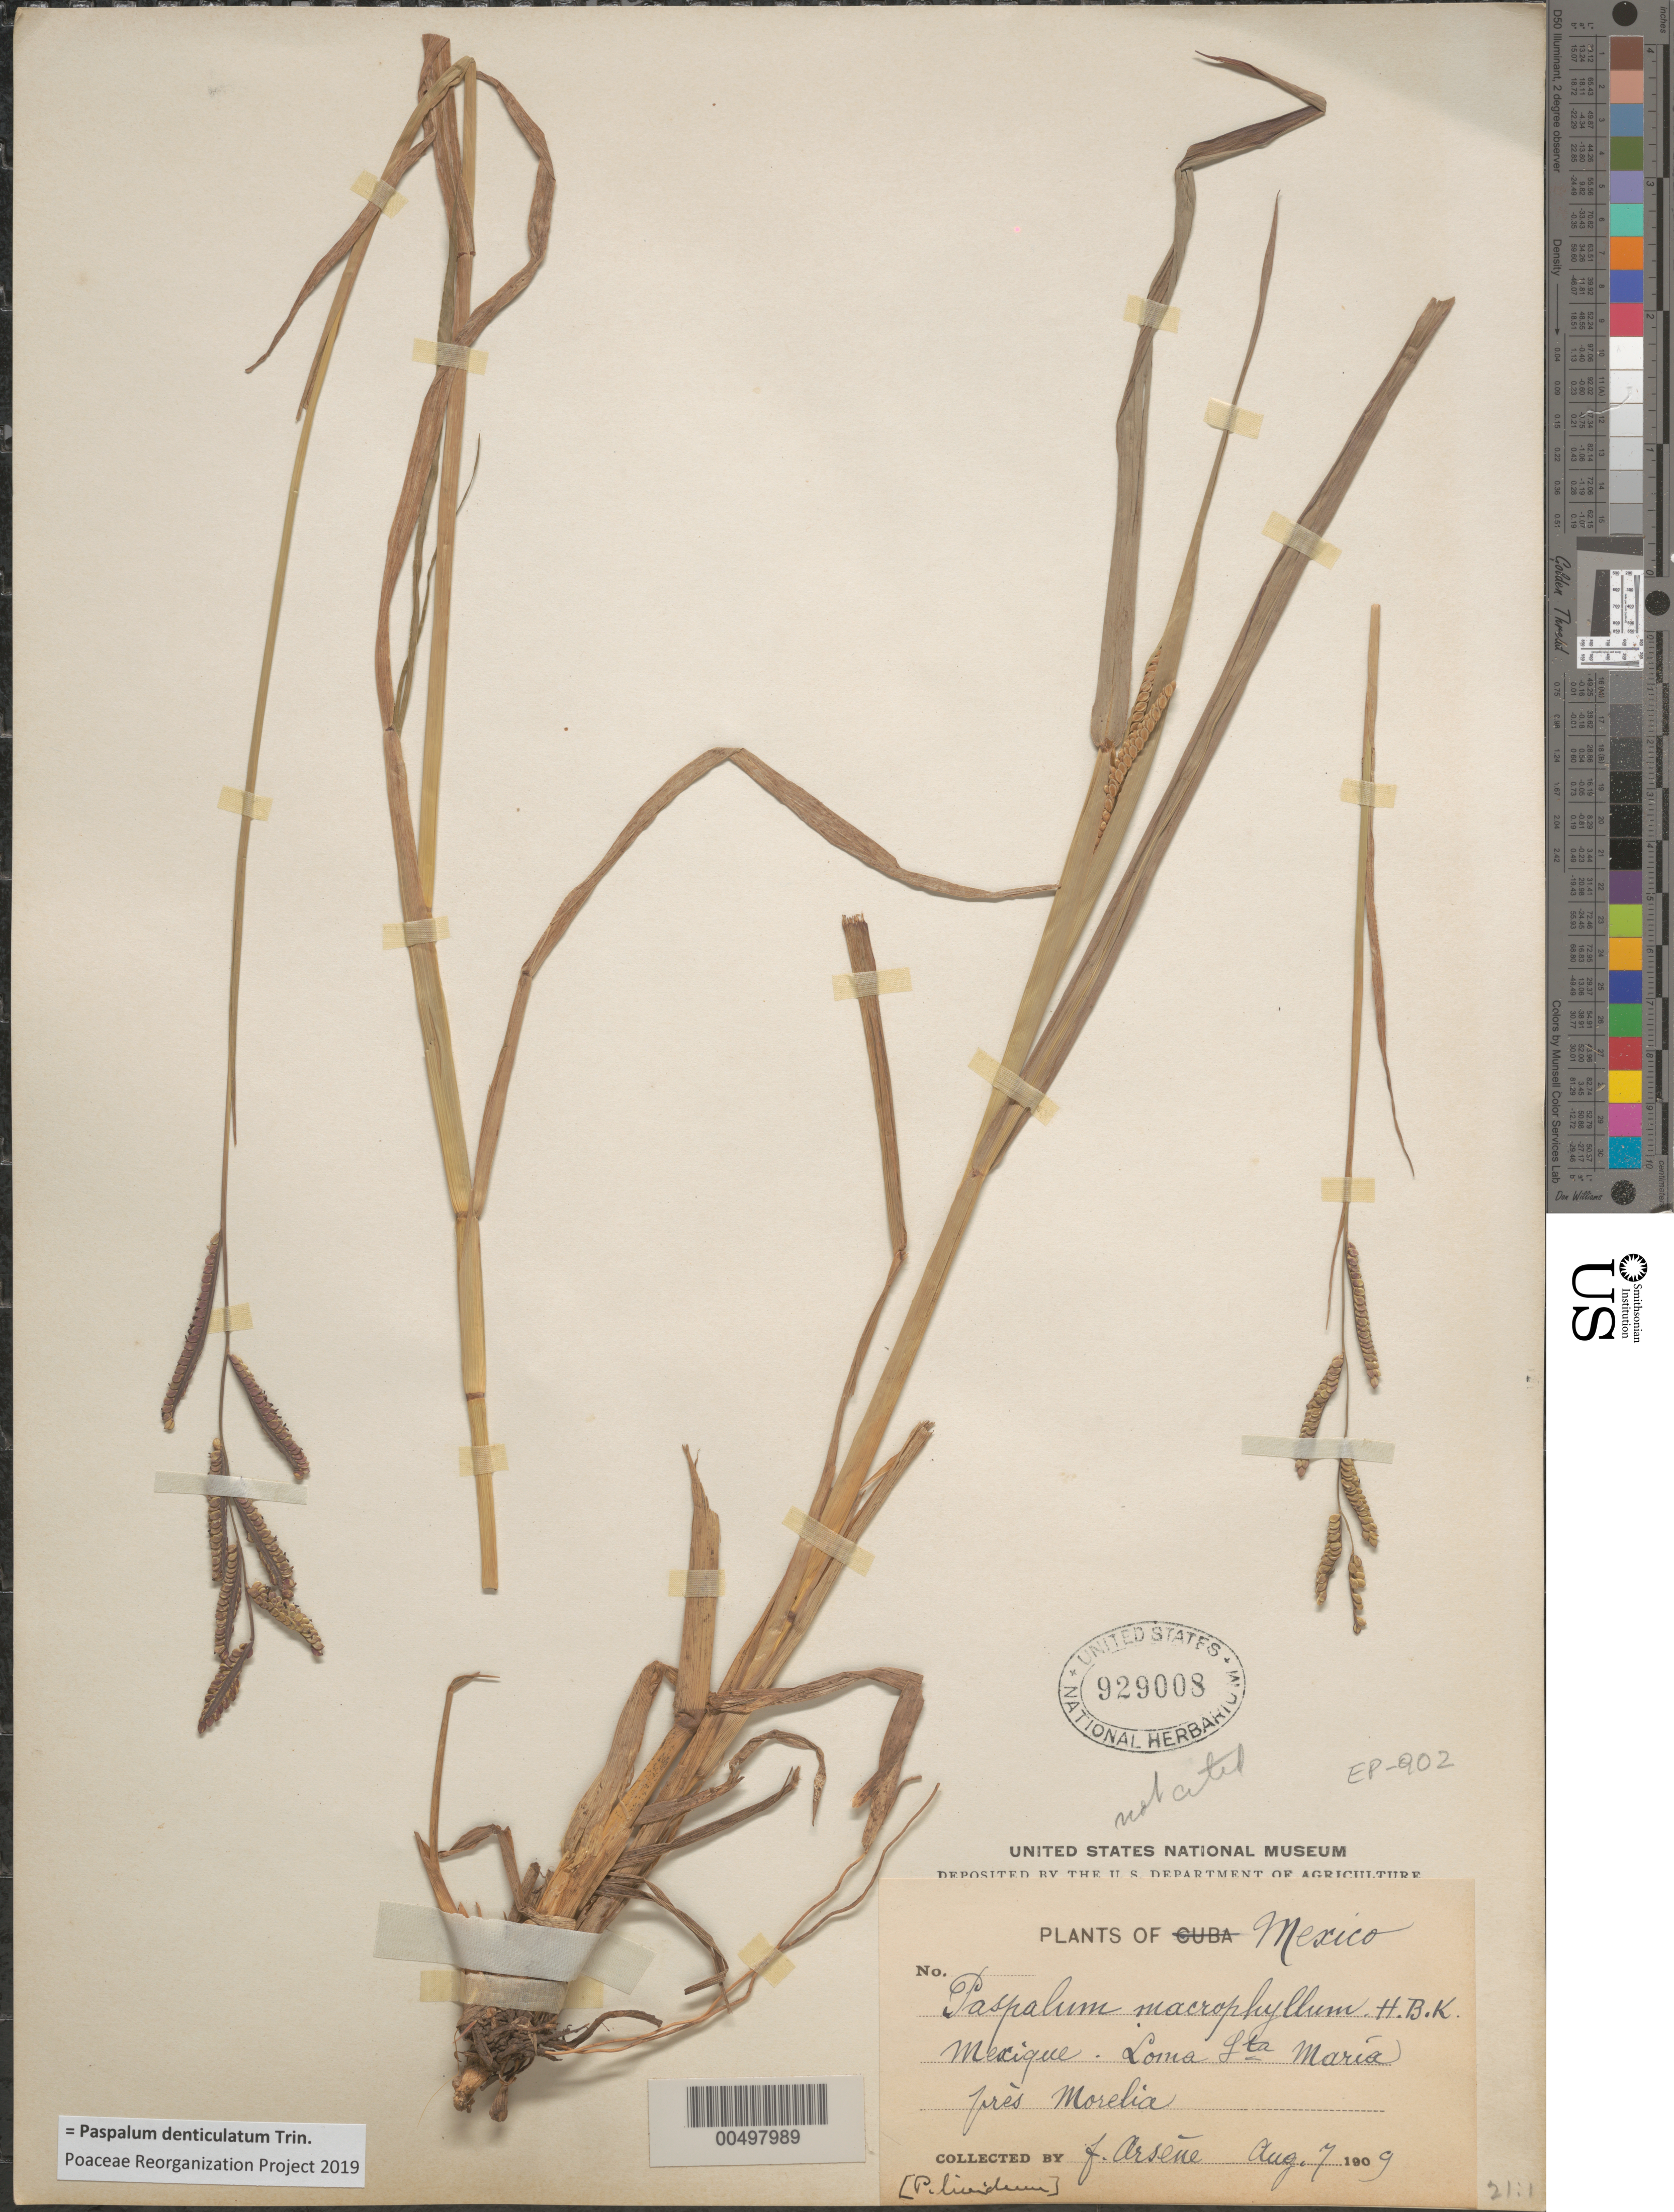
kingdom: Plantae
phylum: Tracheophyta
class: Liliopsida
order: Poales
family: Poaceae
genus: Paspalum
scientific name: Paspalum lividum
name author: Trin. in Schltdl.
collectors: Bro. G. Arsène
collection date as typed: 7 Aug 1909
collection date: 1909-08-07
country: Mexico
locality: Loma Sta. Maria prŠs Morelia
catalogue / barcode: US 929008